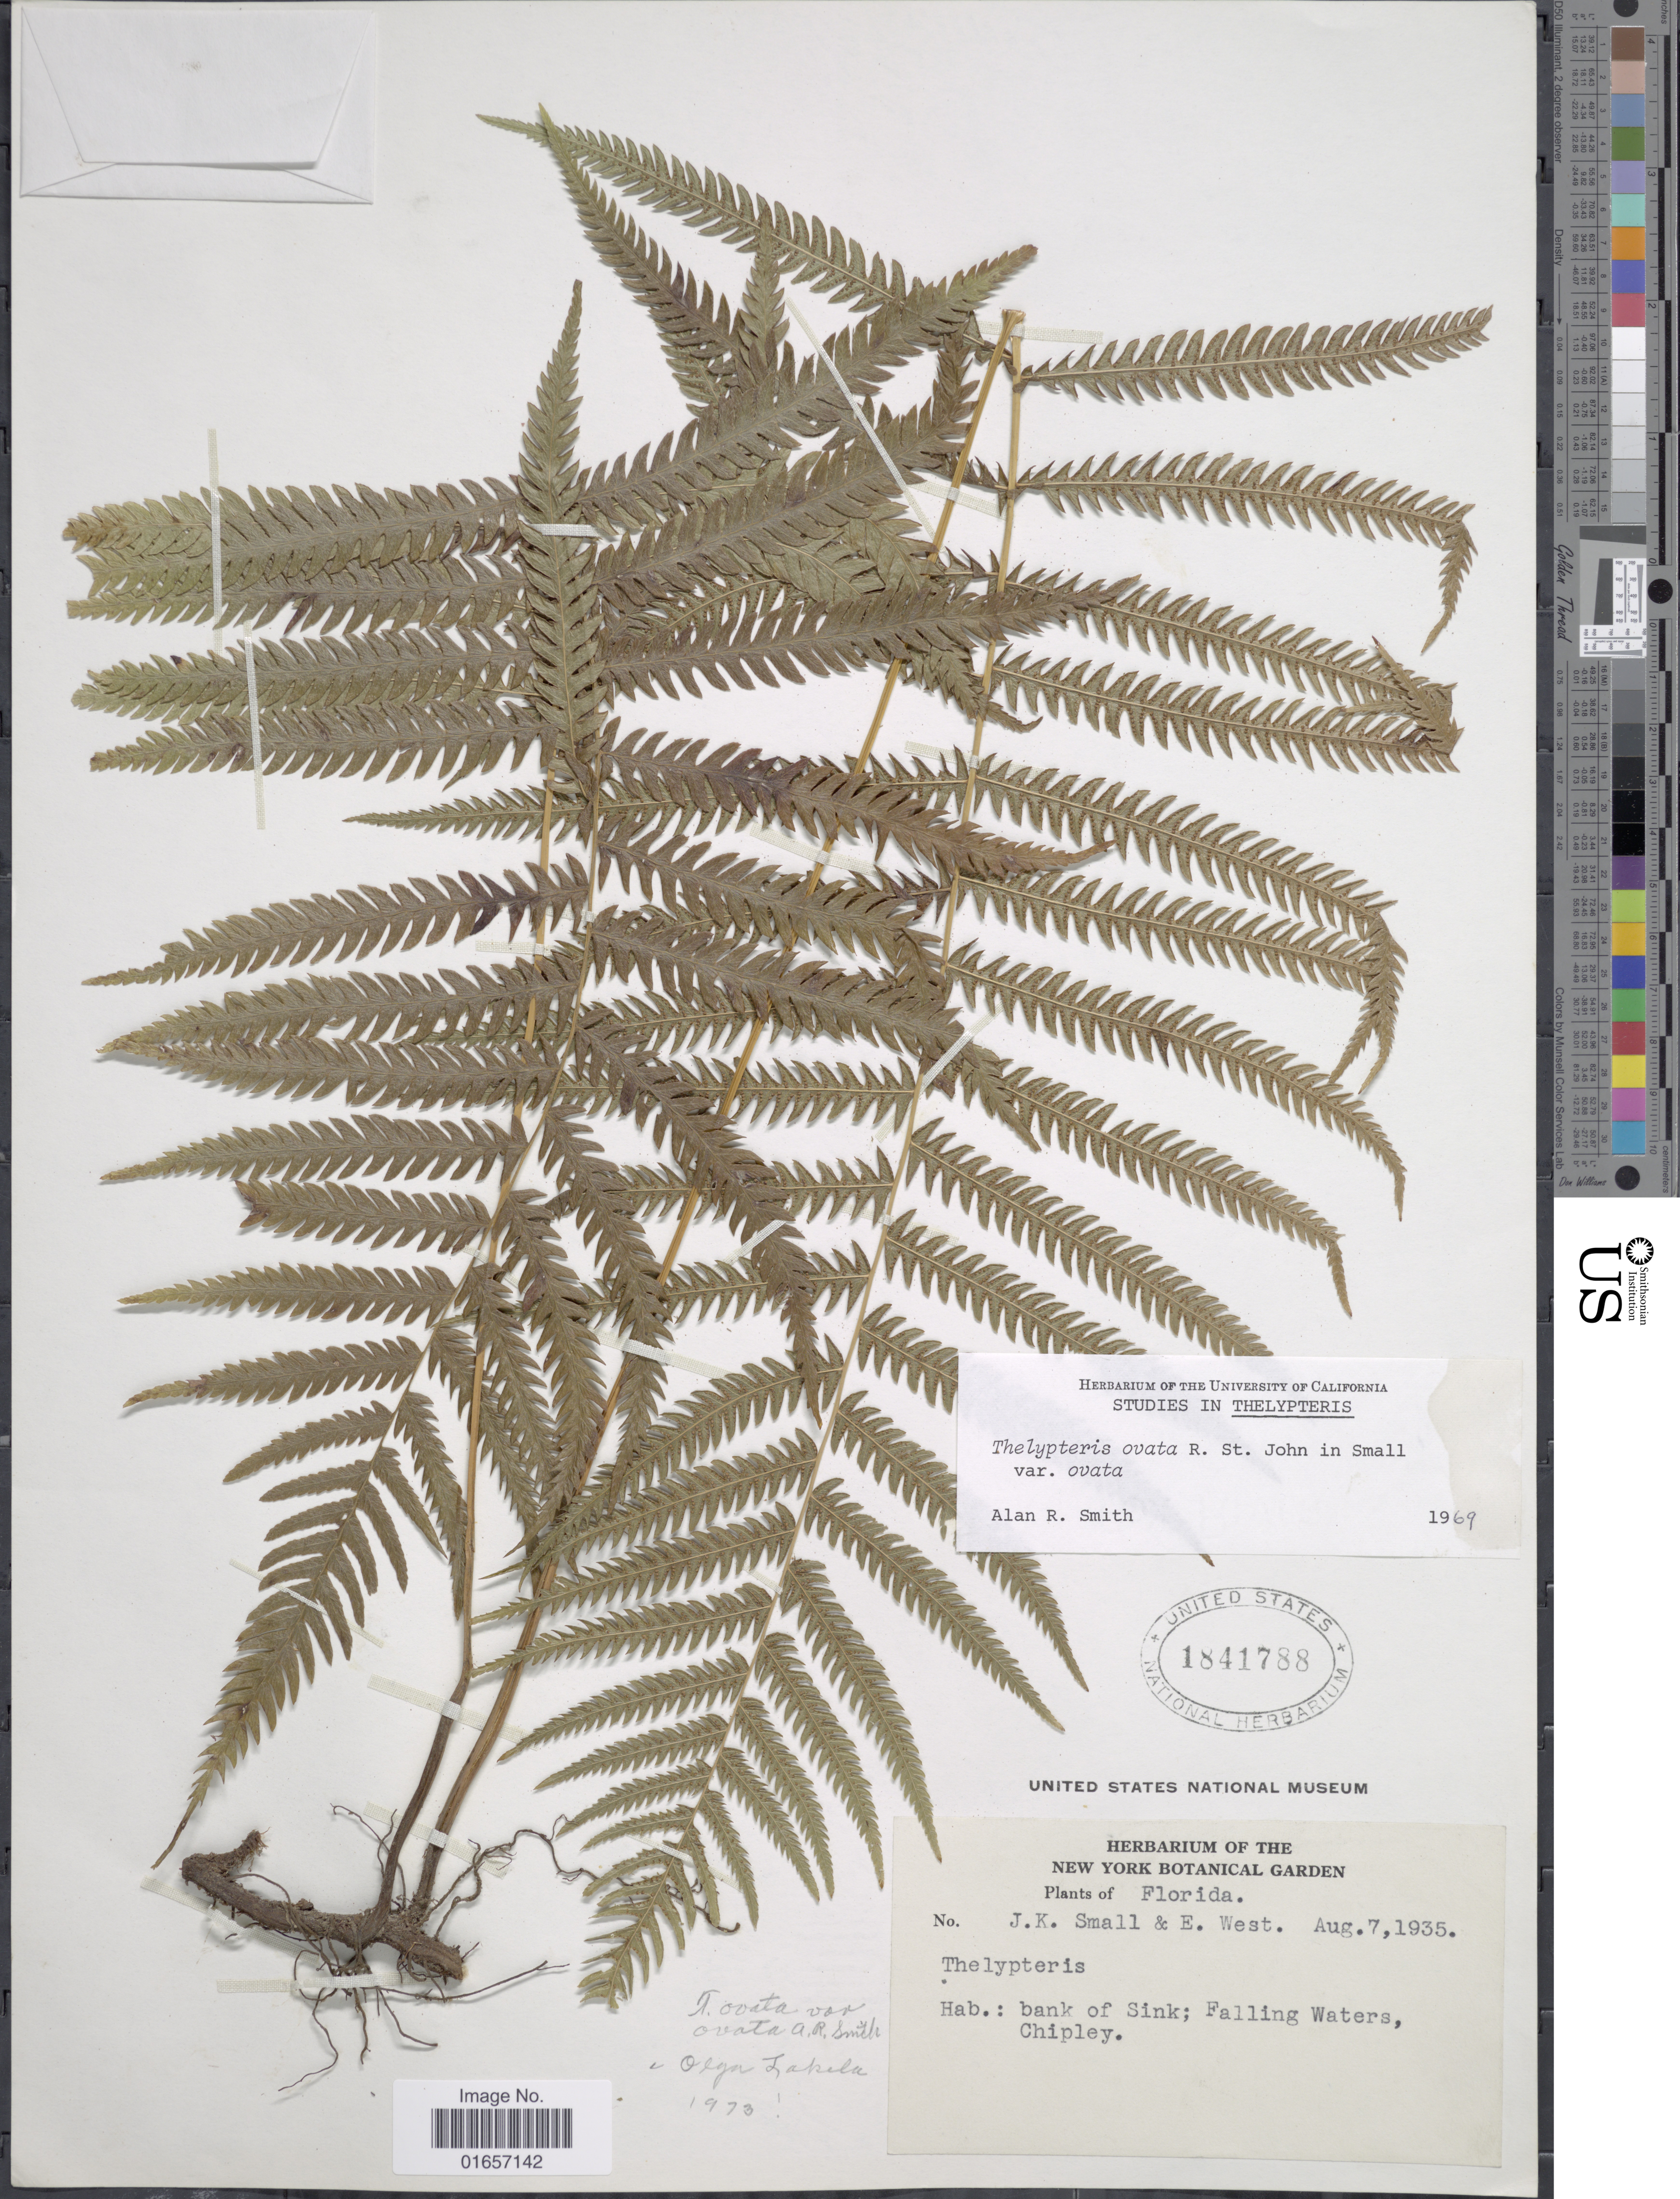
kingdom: Plantae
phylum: Tracheophyta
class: Polypodiopsida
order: Polypodiales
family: Thelypteridaceae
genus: Christella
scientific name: Christella ovata var. ovata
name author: (R.P. St. John) Á. Löve & D. Löve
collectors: J. K. Small & E. West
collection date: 1935-08-07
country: United States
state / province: Florida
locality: Chipley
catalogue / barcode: US 1841788